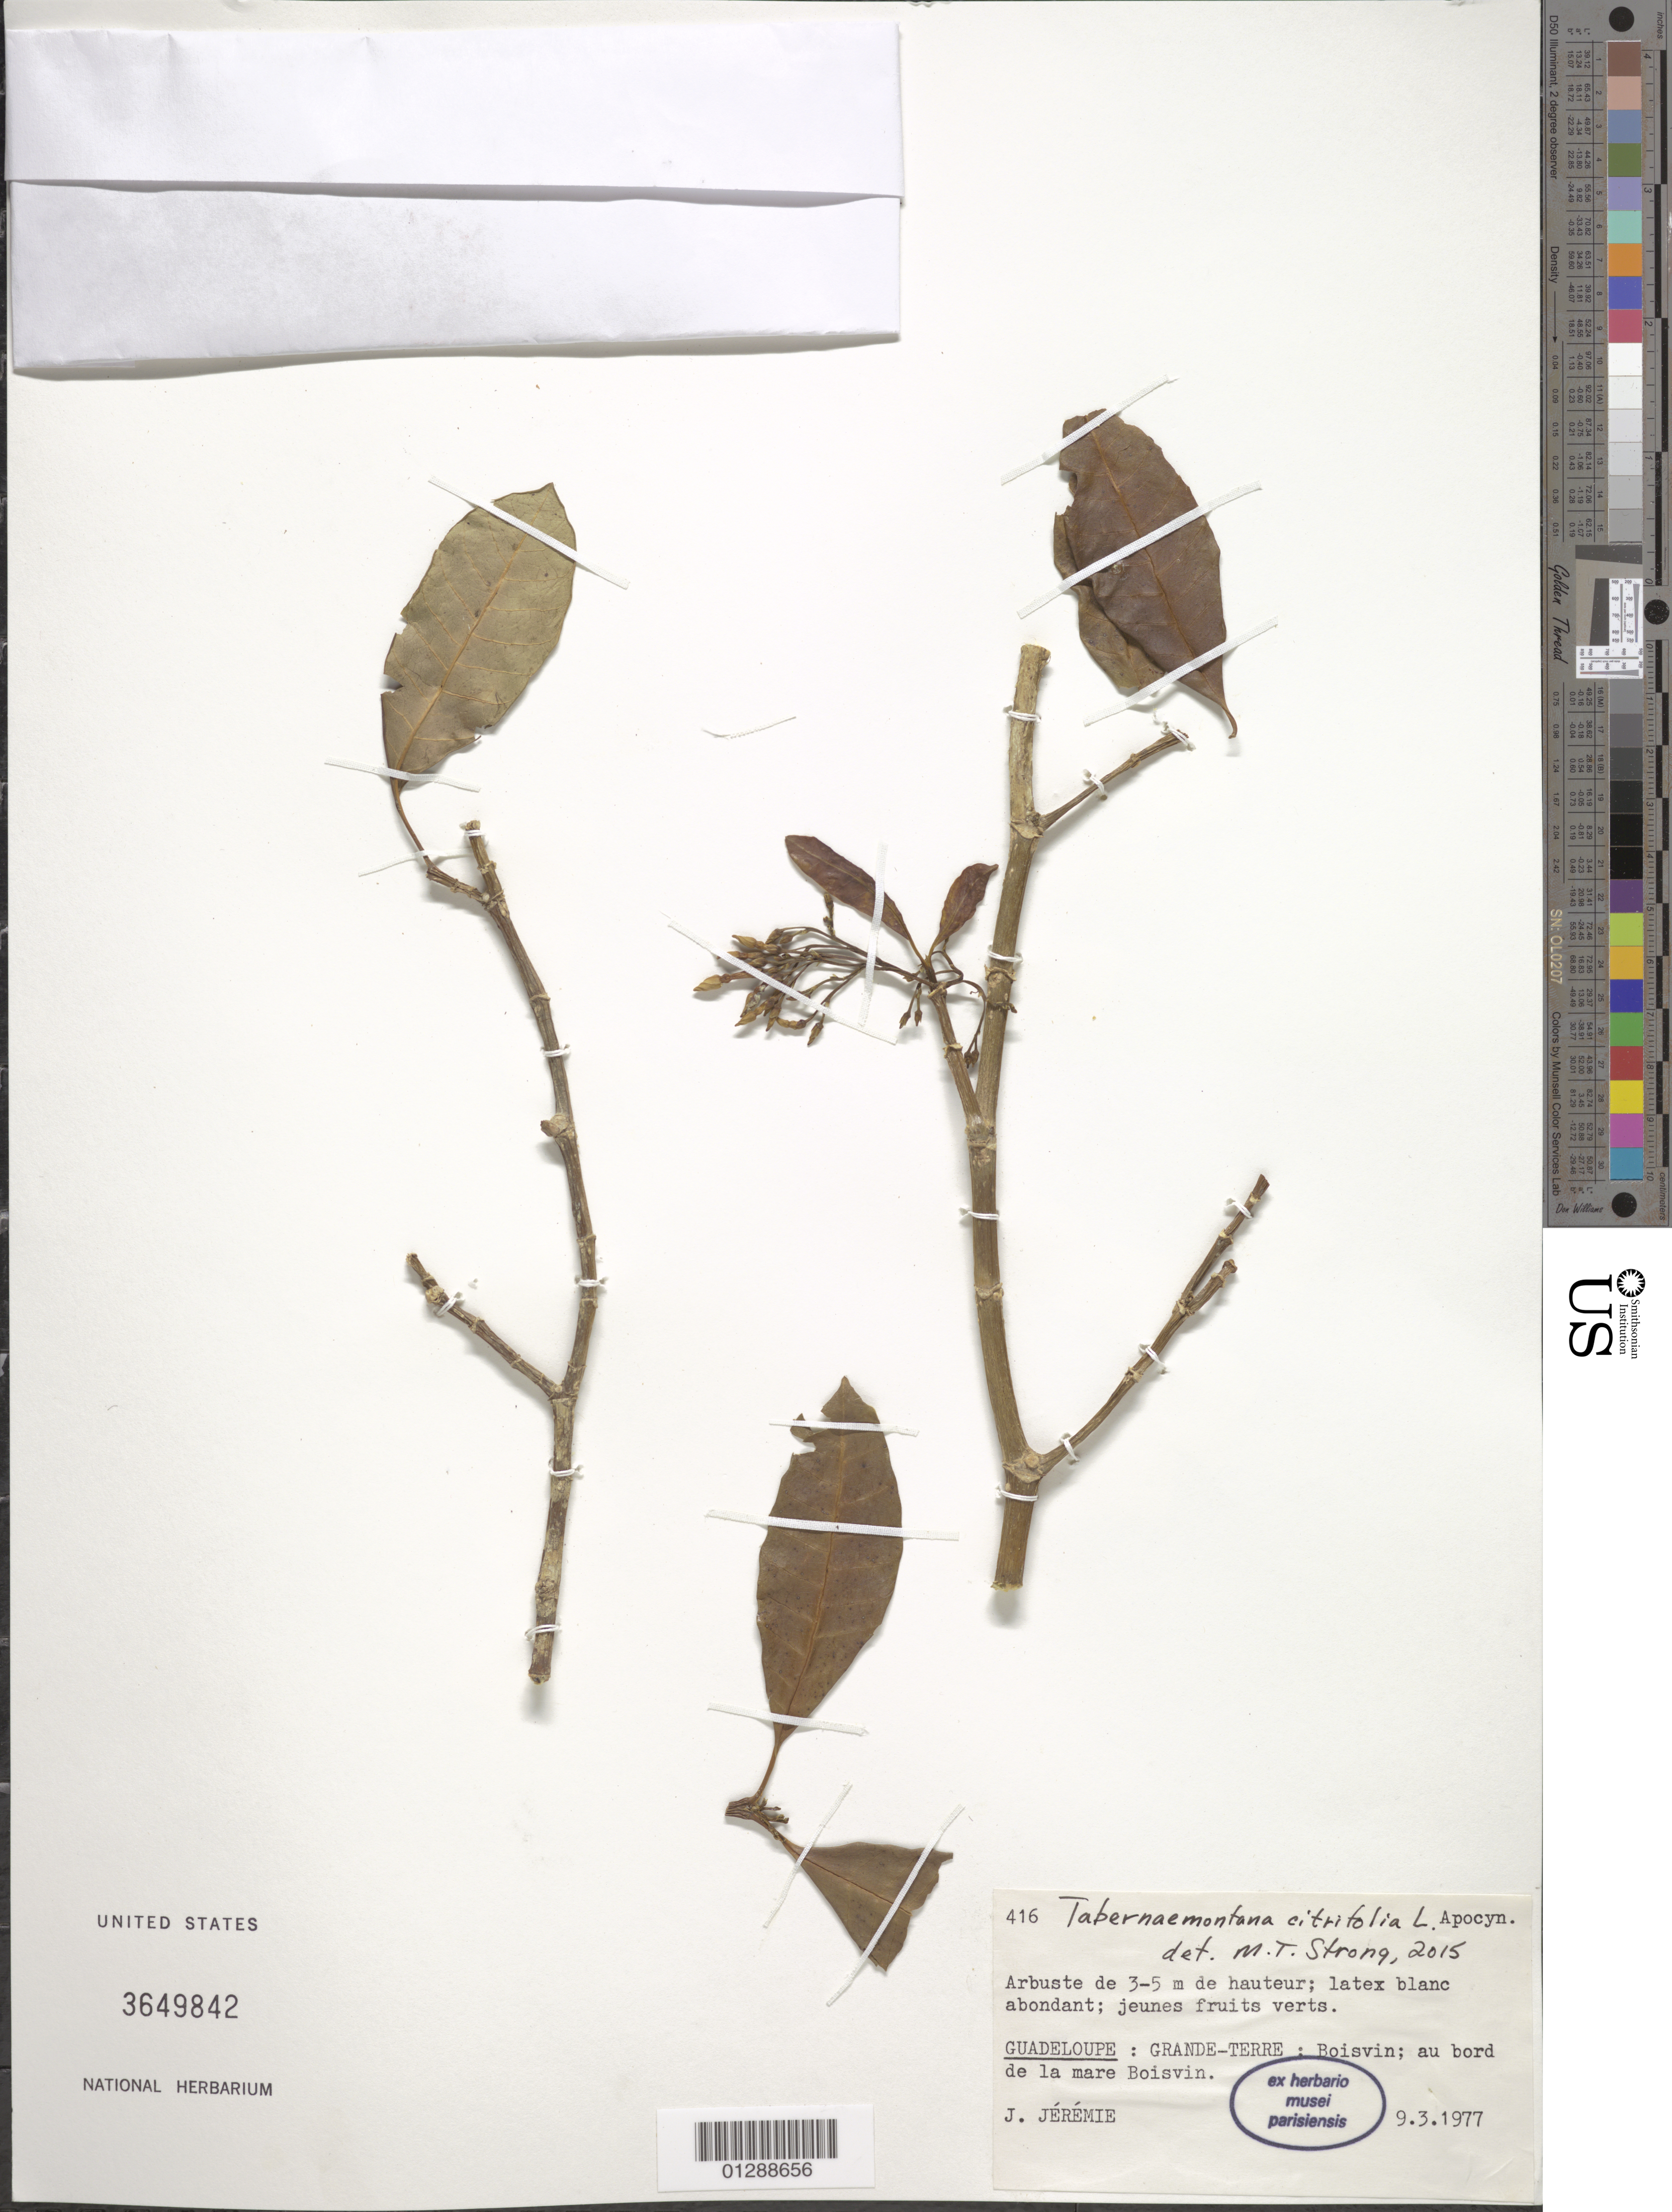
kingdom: Plantae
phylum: Tracheophyta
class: Magnoliopsida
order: Gentianales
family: Apocynaceae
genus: Tabernaemontana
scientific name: Tabernaemontana citrifolia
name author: L.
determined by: Strong, M. T., (US), Smithsonian Institution - National Museum of Natural History (UNITED STATES)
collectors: J. Jérémie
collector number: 416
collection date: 1977-03-09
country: Guadeloupe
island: Grande-Terre I.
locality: Boisvin, au bord de la mare Boisvin.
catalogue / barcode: US 3649842